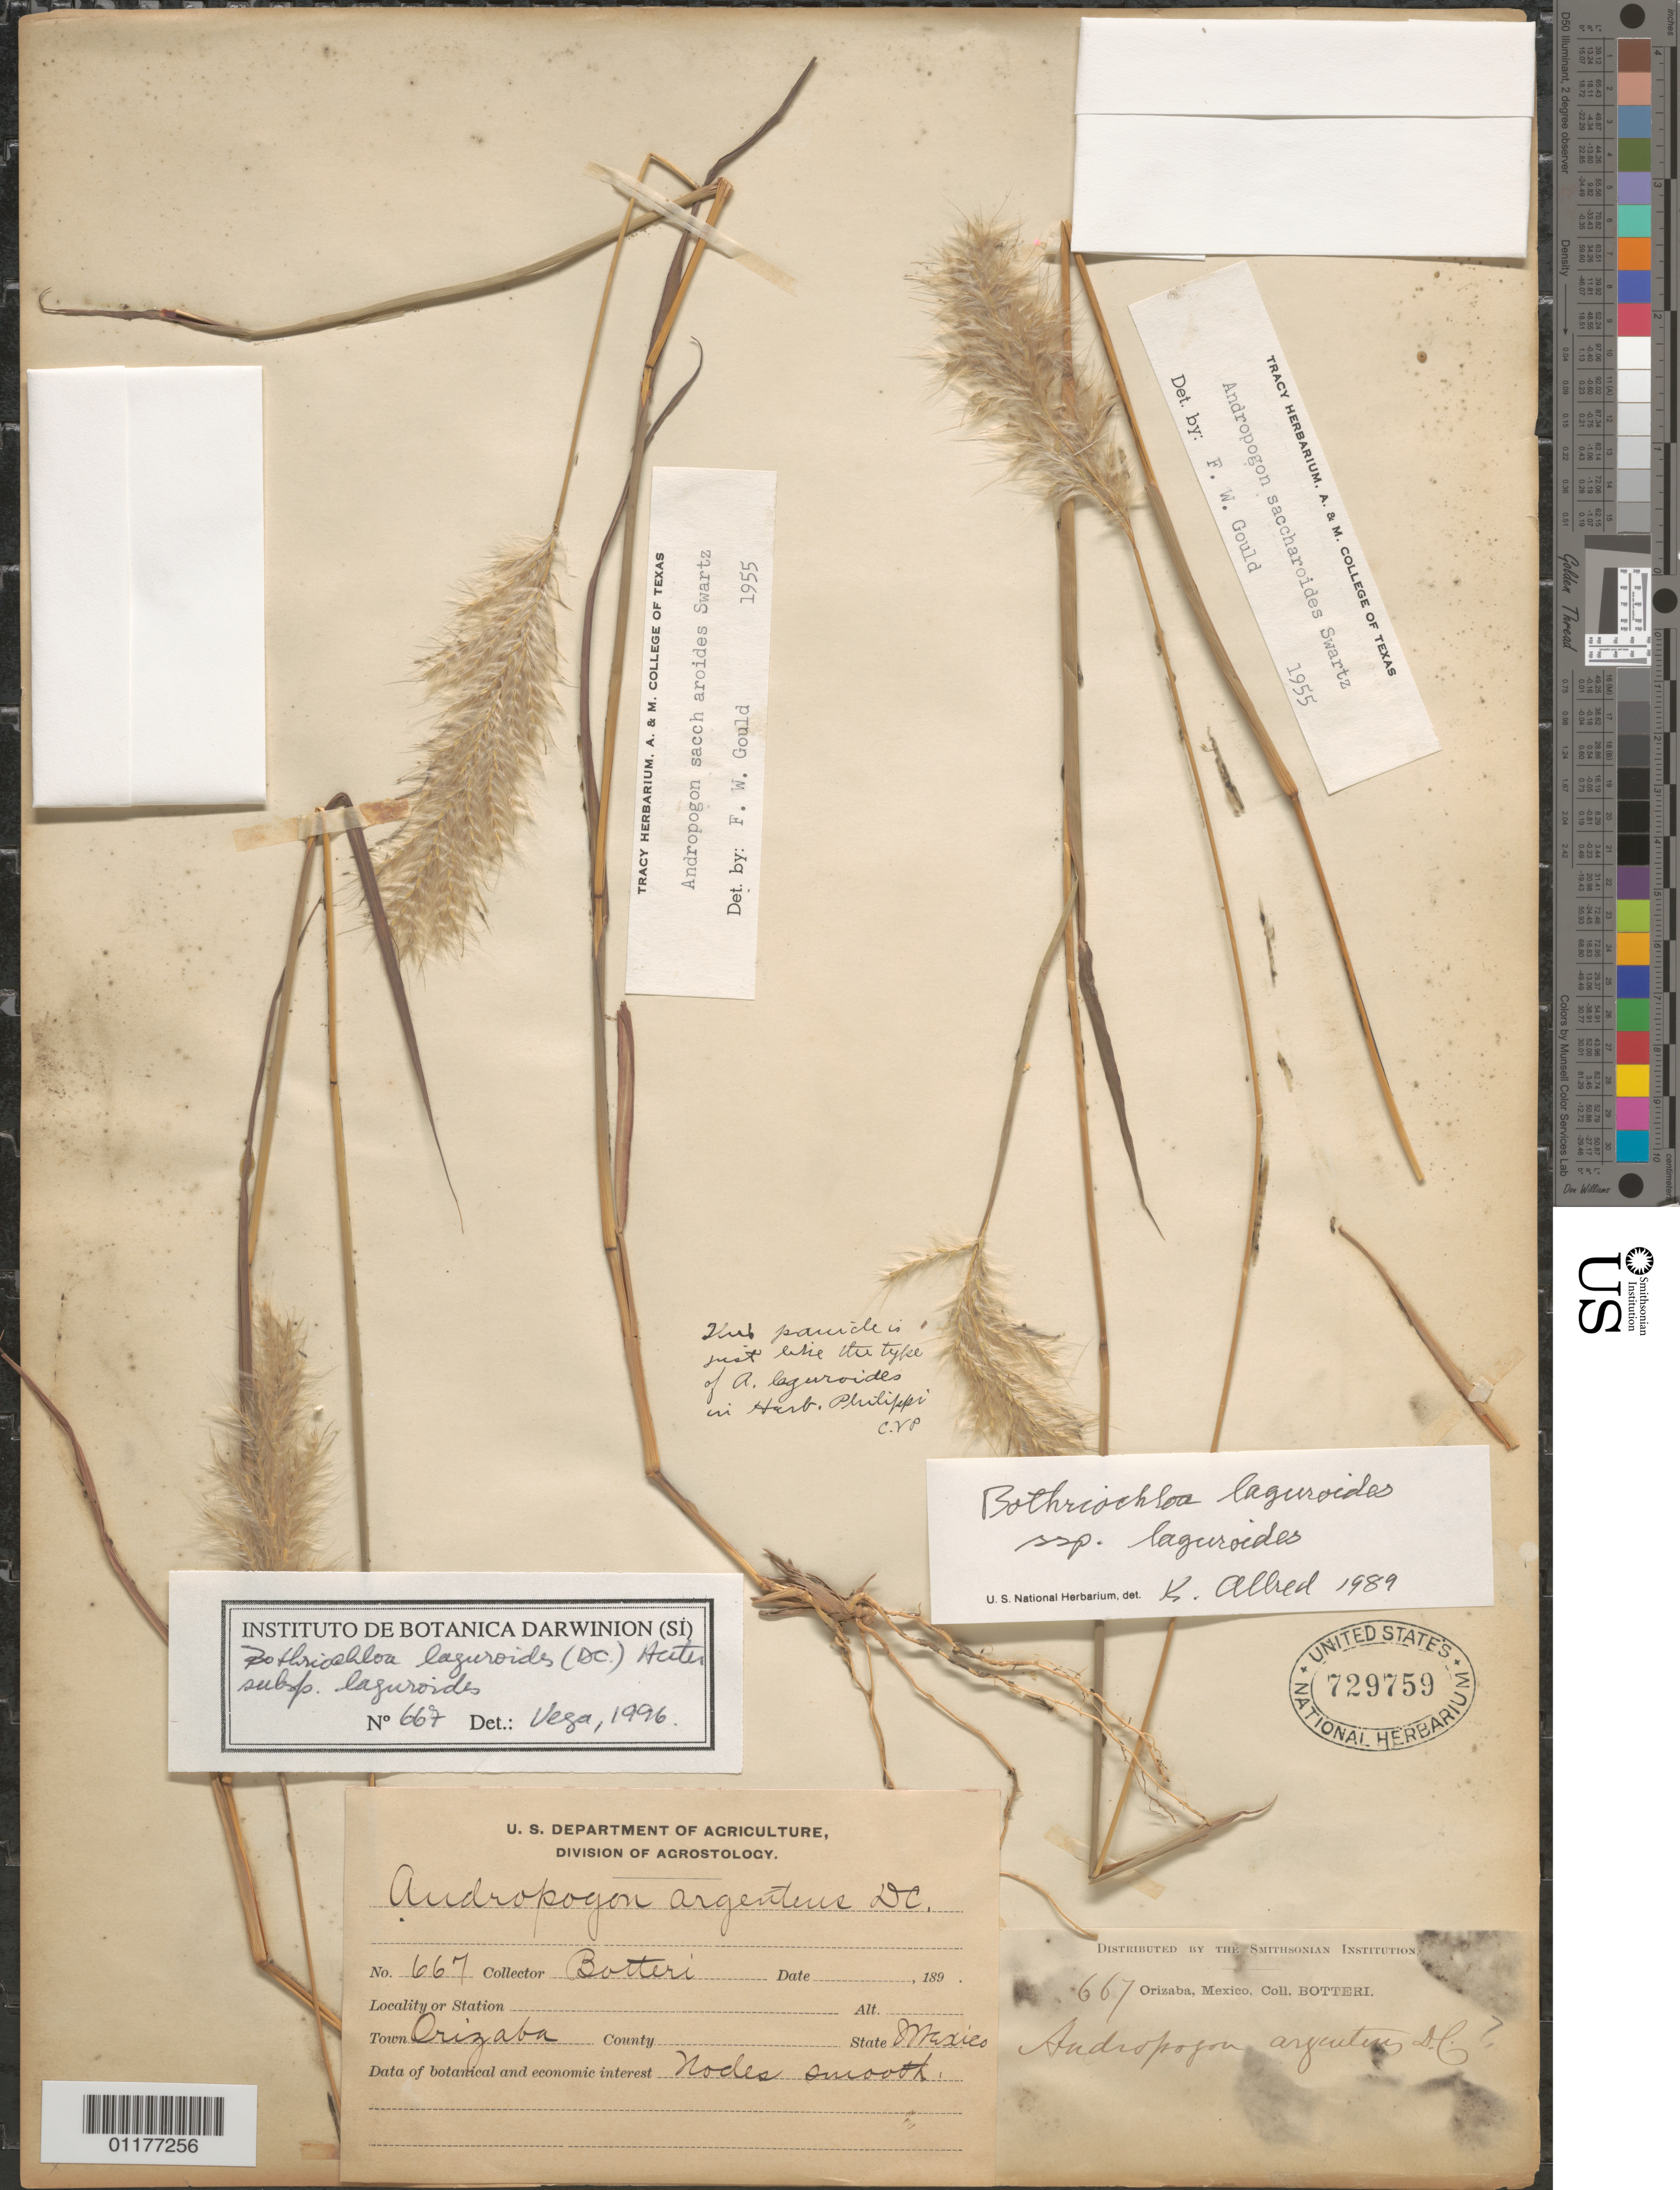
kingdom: Plantae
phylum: Tracheophyta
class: Liliopsida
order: Poales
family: Poaceae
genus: Bothriochloa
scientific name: Bothriochloa laguroides subsp. laguroides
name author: (DC.) Herter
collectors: M. Botteri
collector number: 667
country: Mexico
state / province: México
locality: Orizaba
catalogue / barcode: US 729759